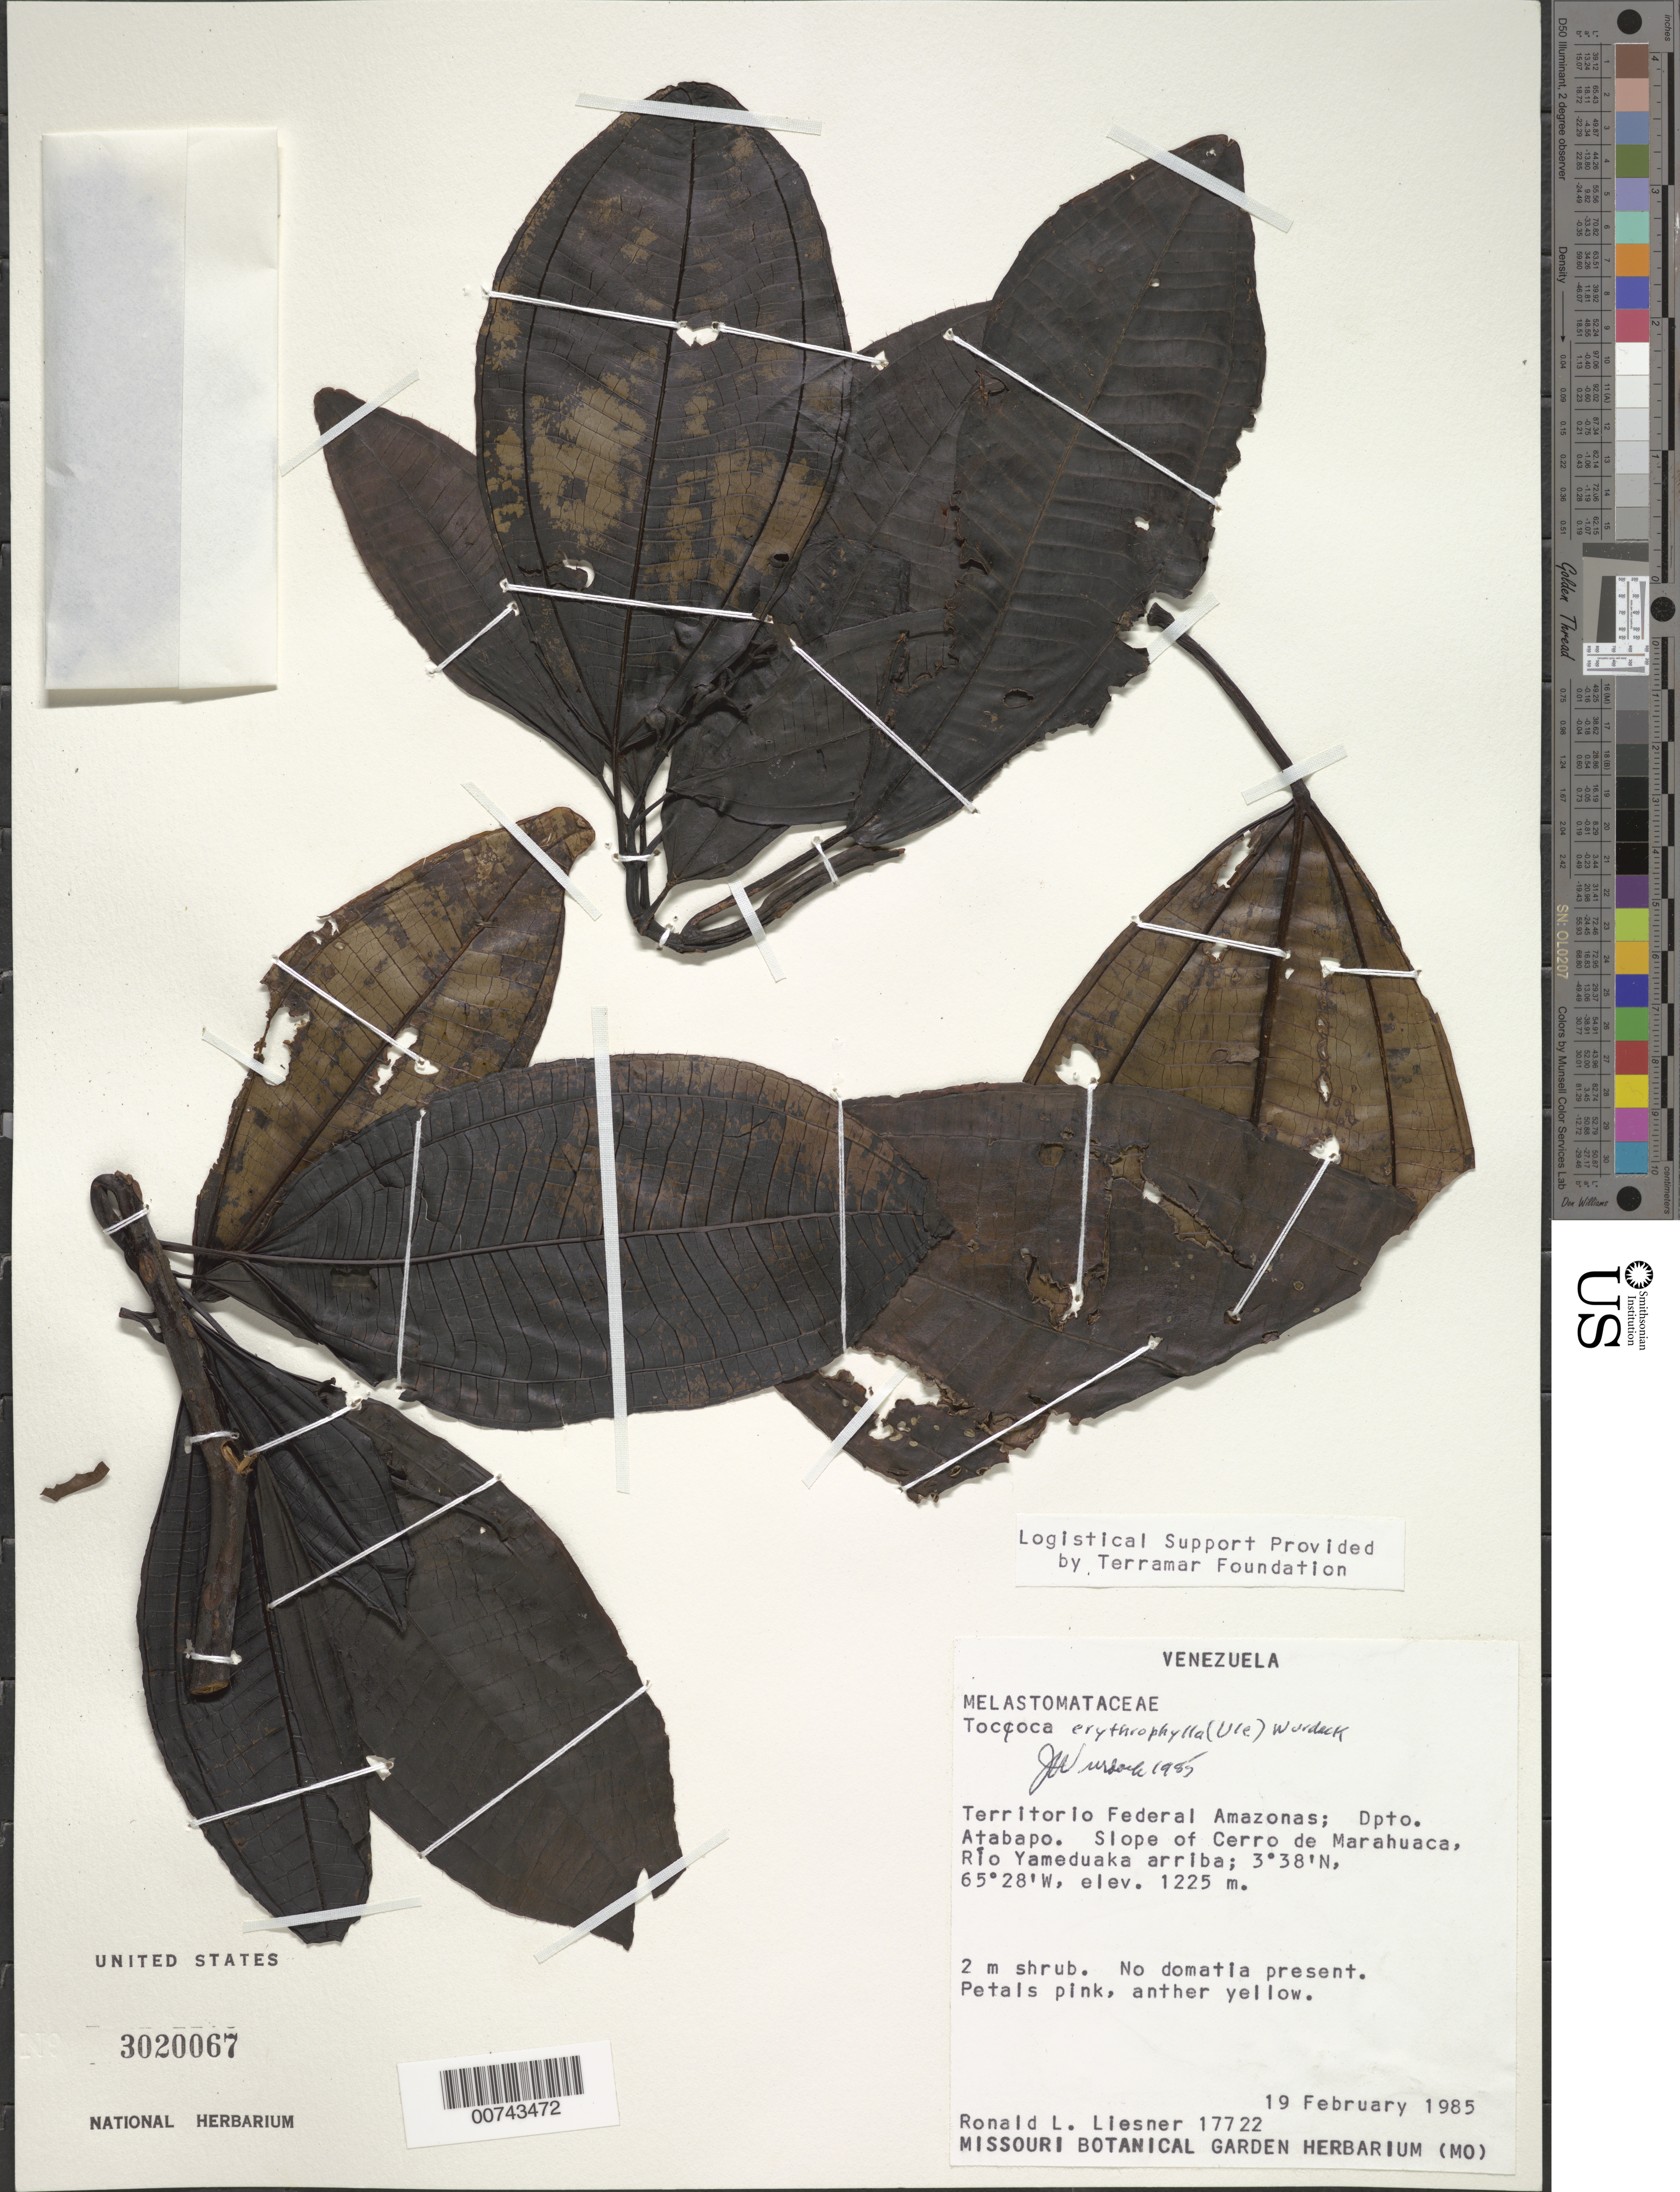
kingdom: Plantae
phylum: Tracheophyta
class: Magnoliopsida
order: Myrtales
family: Melastomataceae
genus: Tococa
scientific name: Tococa erythrophylla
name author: (Ule) Wurdack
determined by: Wurdack, John J., (US), US (UNITED STATES)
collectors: R. L. Liesner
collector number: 17722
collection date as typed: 19-Feb-85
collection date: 1985-02-19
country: Venezuela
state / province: Amazonas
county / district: Atabapo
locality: Cerro de Marahuaca slope, Río Yameduaka arriba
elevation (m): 1225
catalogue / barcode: US 3020067